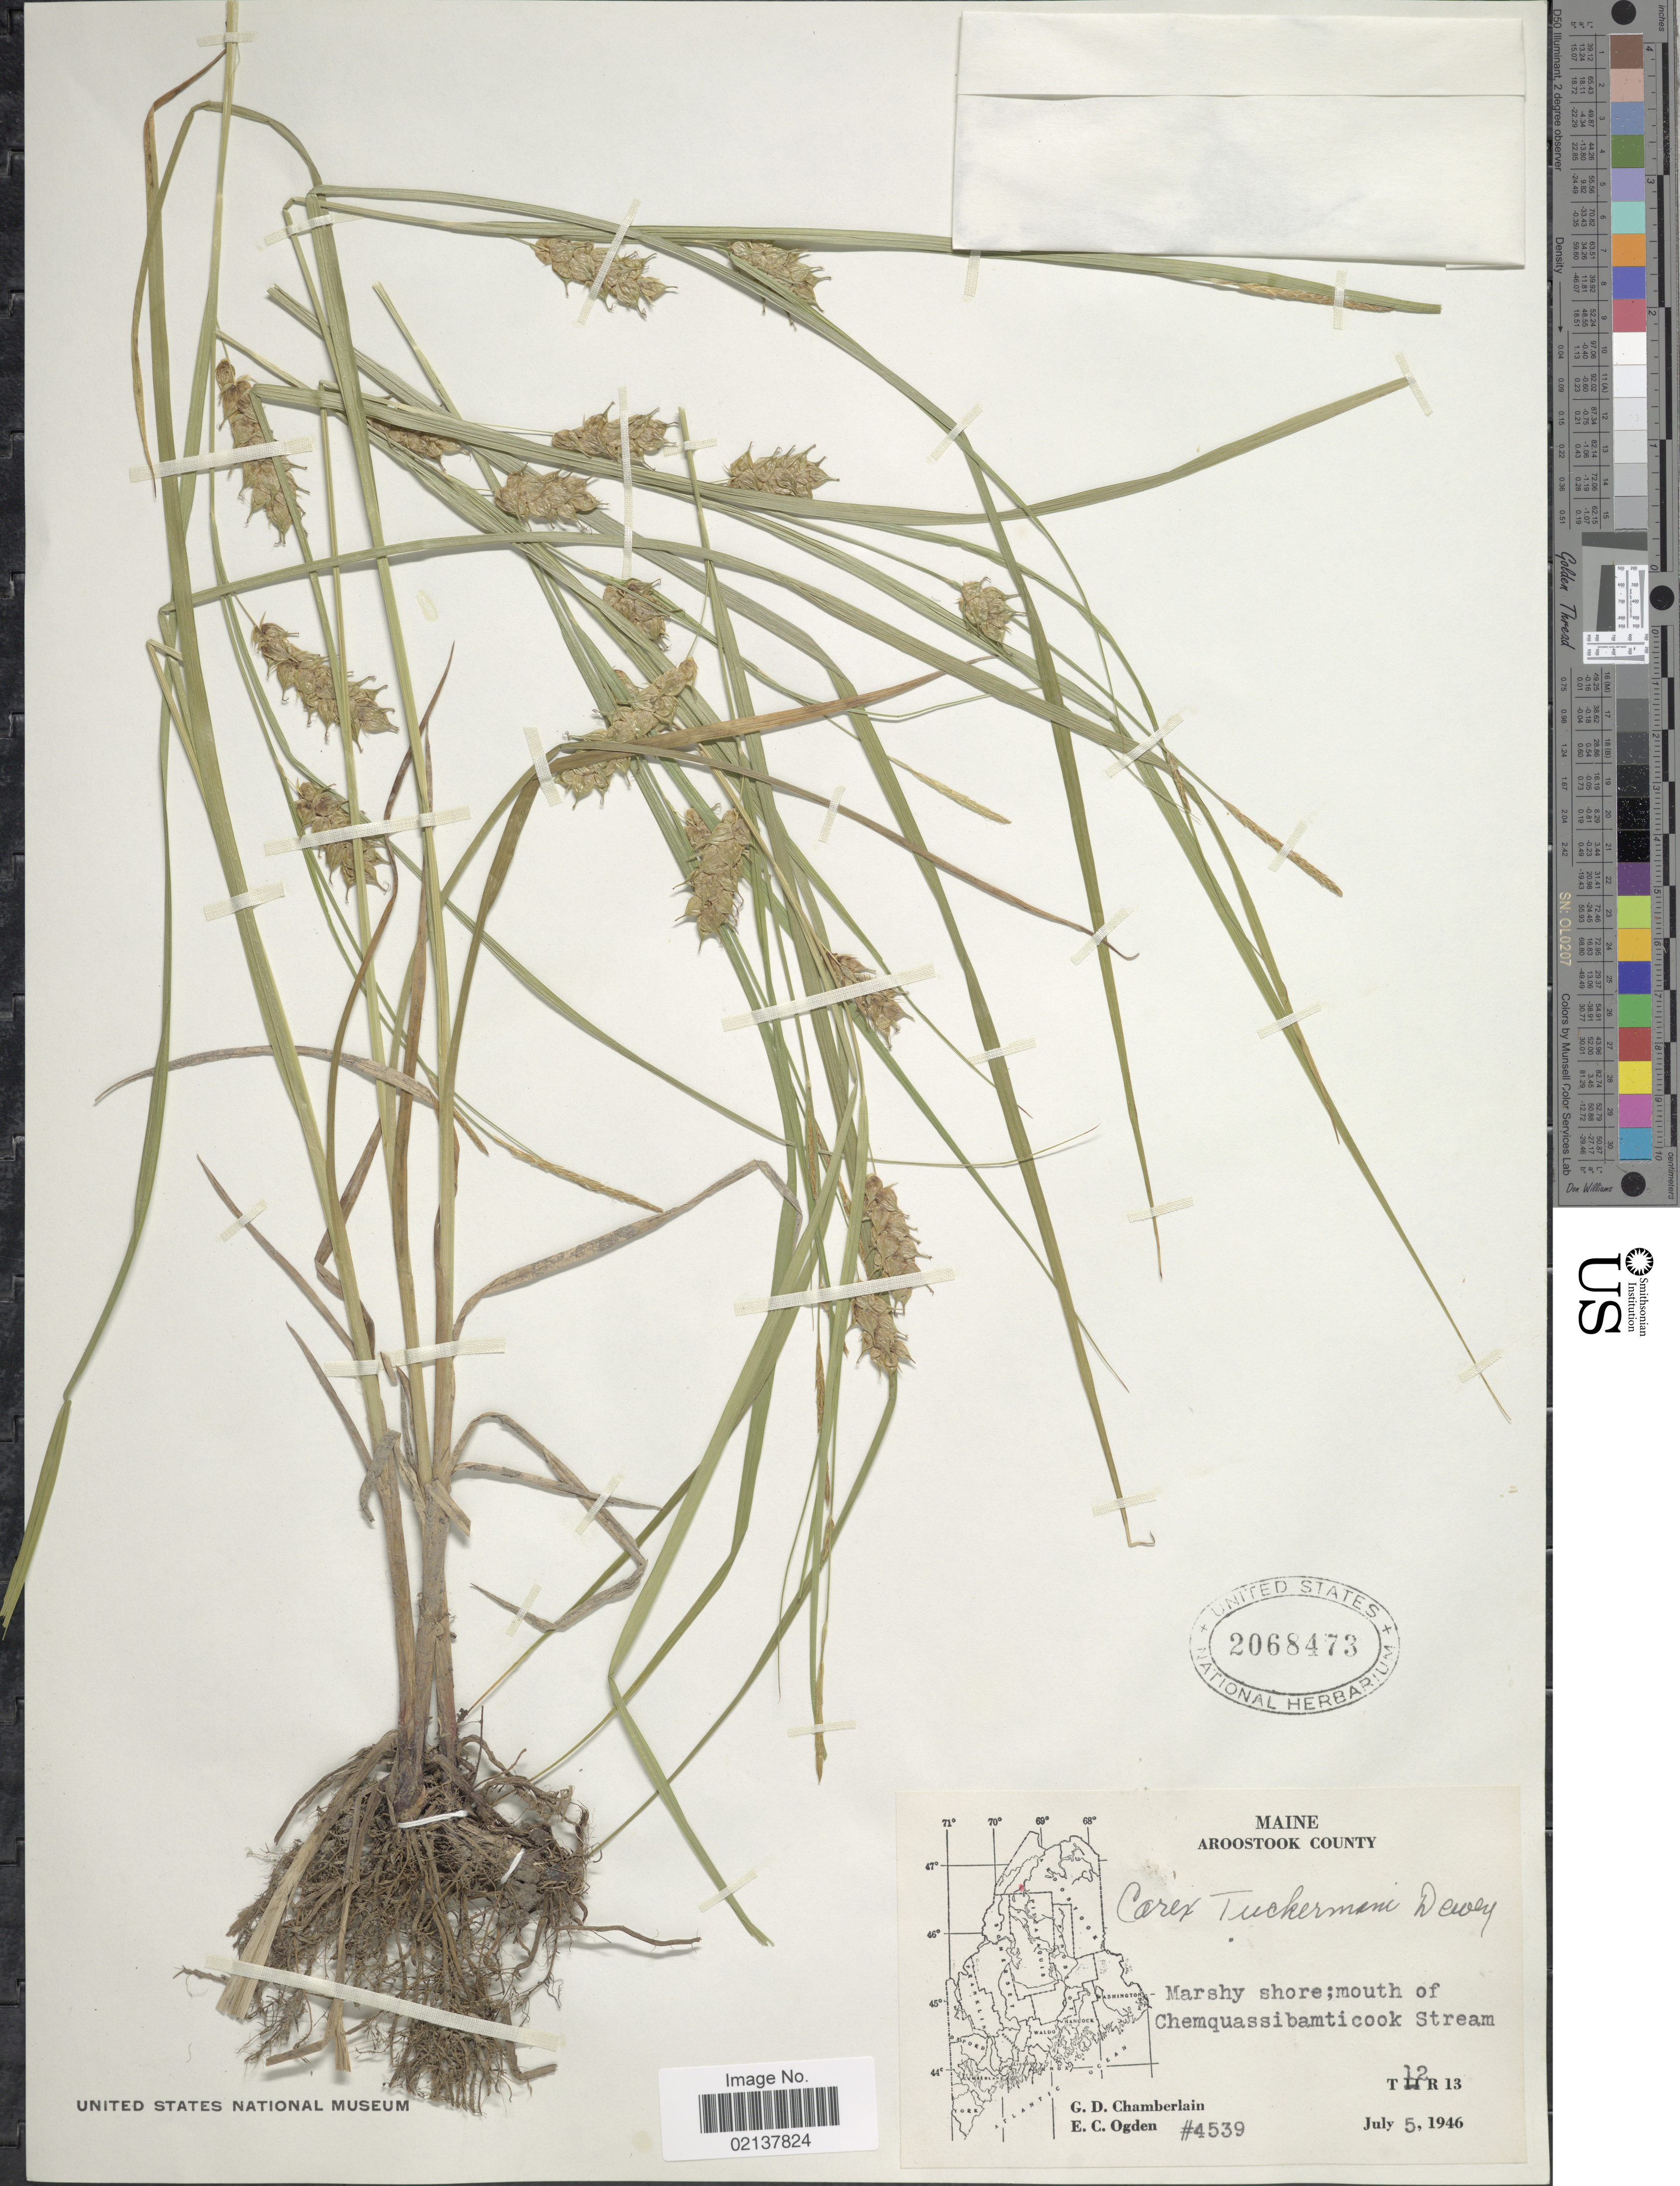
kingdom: Plantae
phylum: Tracheophyta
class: Liliopsida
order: Poales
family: Cyperaceae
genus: Carex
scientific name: Carex tuckermanii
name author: Boott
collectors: G. D. Chamberlain & E. Ogden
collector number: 4539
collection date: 1946-07-05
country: United States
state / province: Maine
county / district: Aroostook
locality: Marshy shore; mouth of Chemquassibamticook Stream, T12 R13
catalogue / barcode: US 2068473